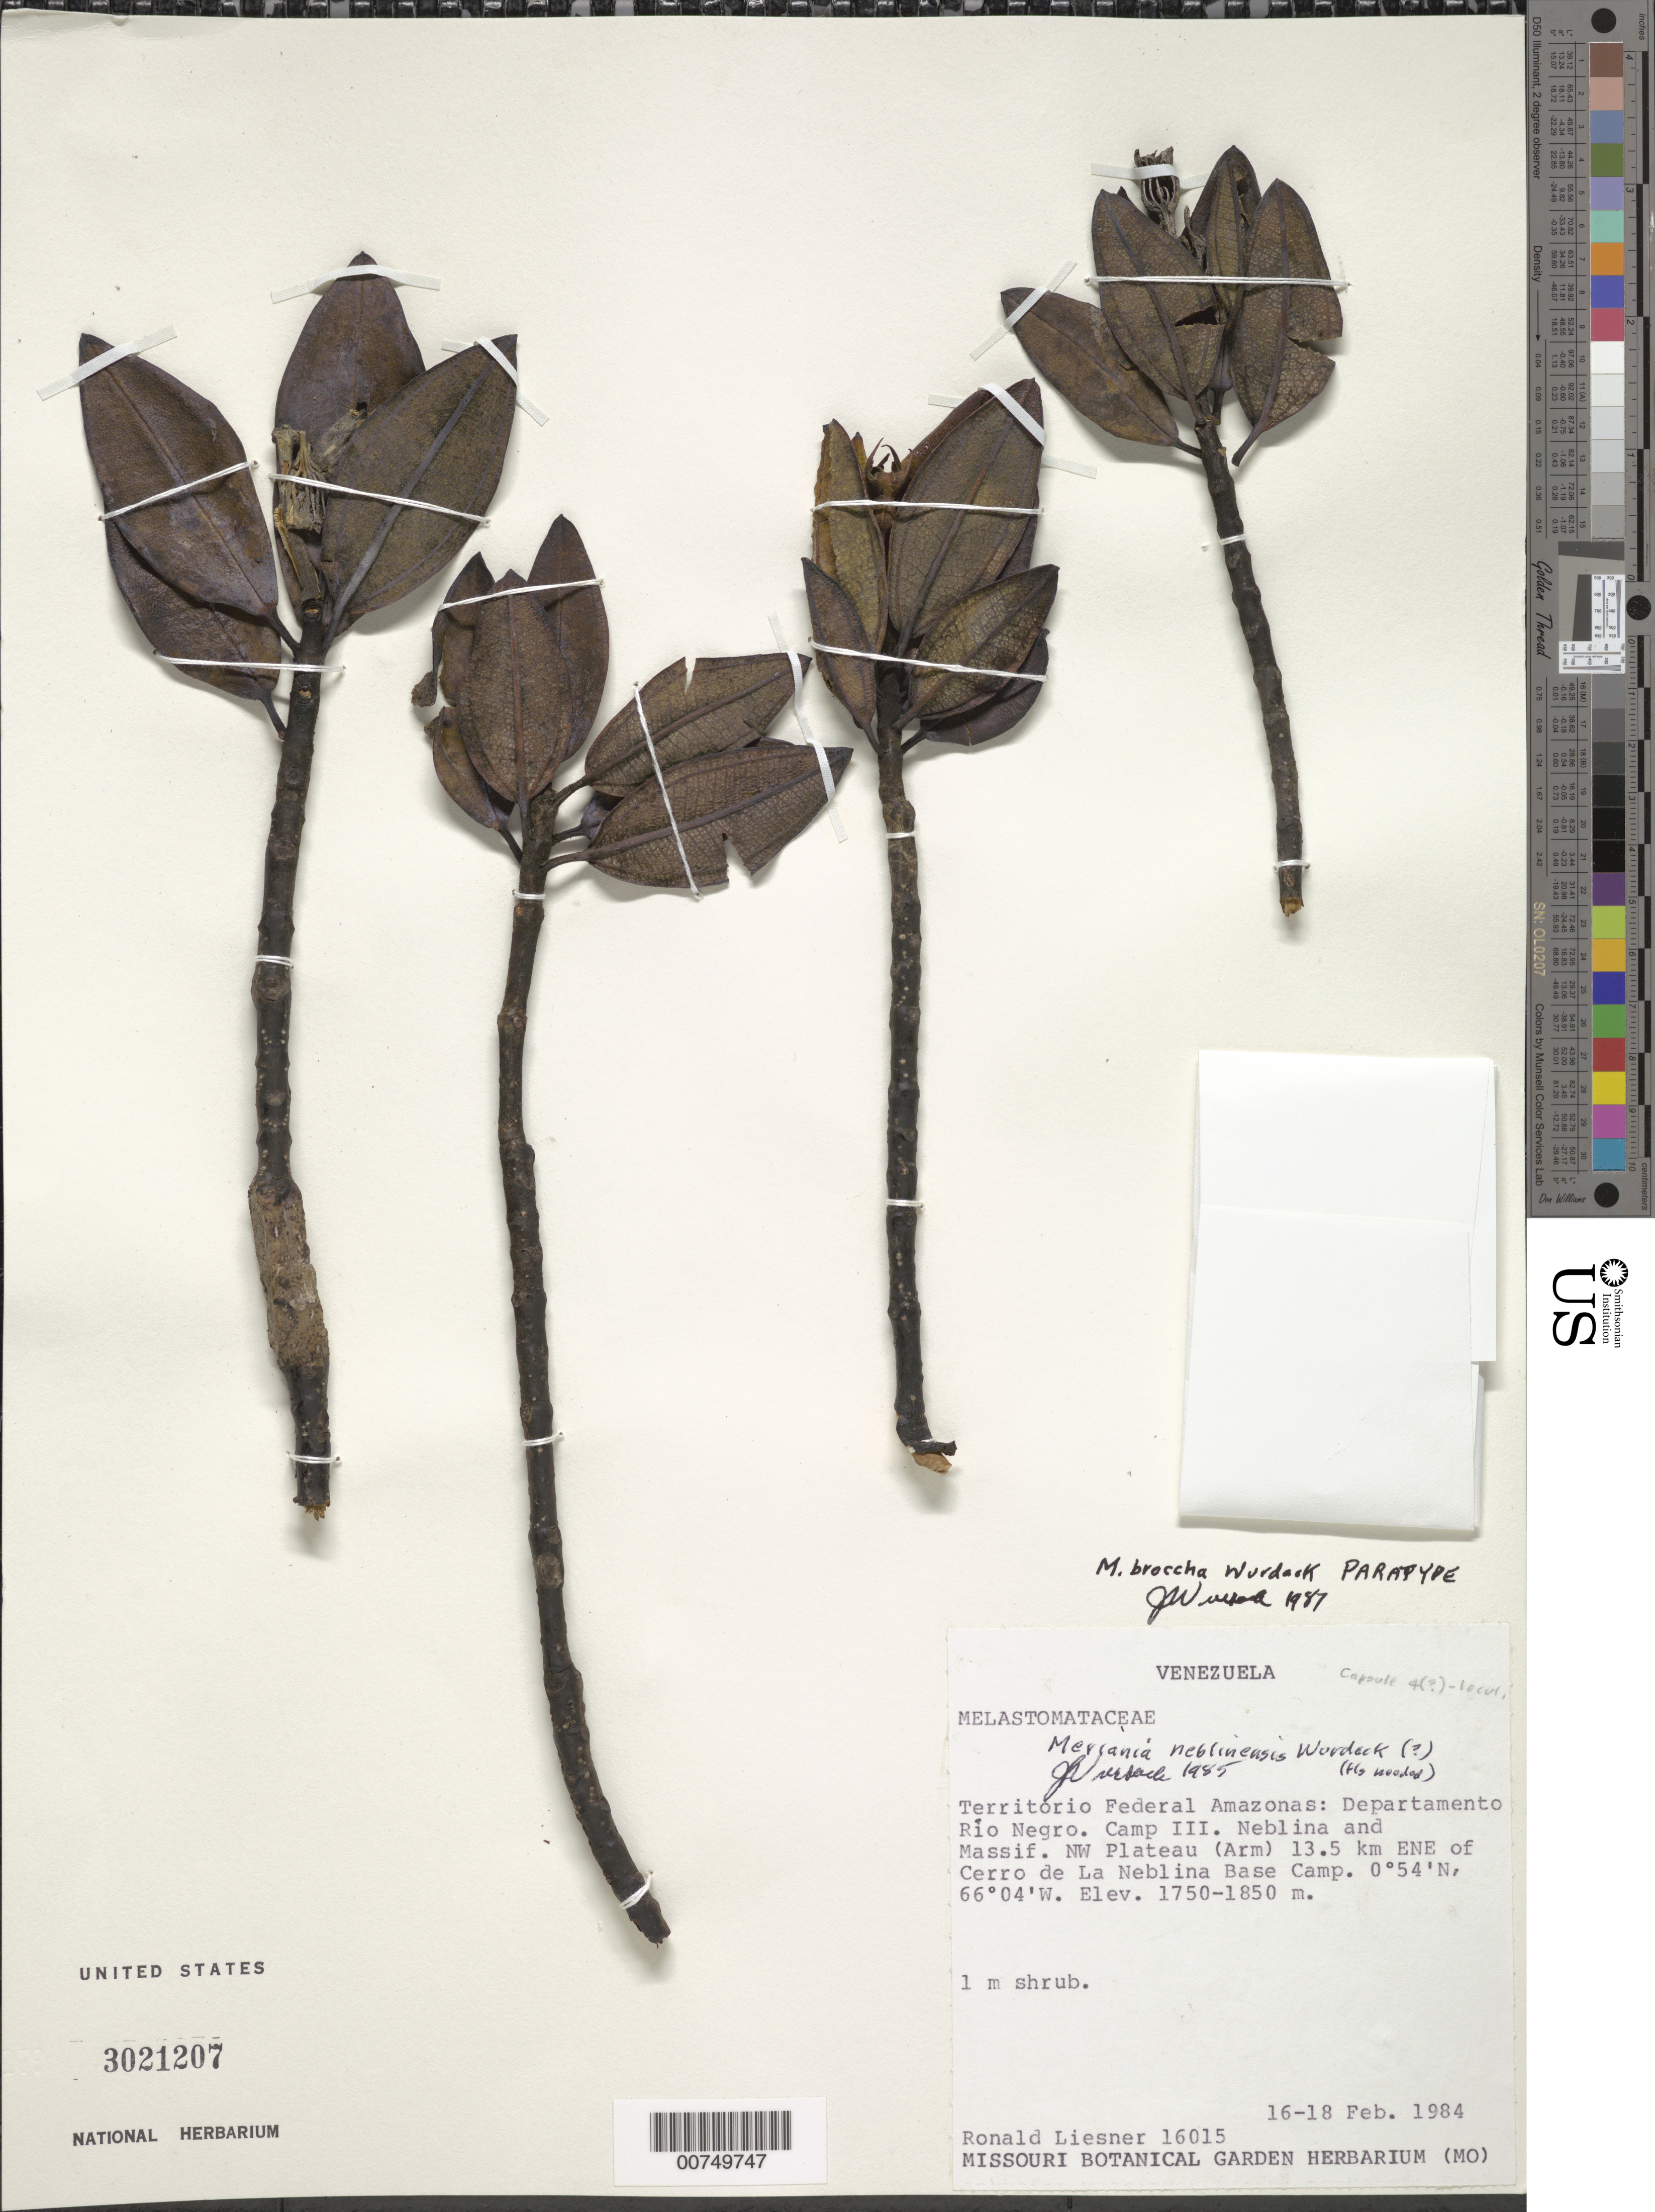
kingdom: Plantae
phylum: Tracheophyta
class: Magnoliopsida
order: Myrtales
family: Melastomataceae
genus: Meriania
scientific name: Meriania broccha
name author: Wurdack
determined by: Wurdack, John J., (US), US (UNITED STATES)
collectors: R. L. Liesner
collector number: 16015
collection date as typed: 16-Feb-84 to 18-Feb-84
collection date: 1984-02-16/1984-02-18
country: Venezuela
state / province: Amazonas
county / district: Río Negro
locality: Cerro de La Neblina Base Camp, Camp III, Neblina & Massif, NW Plateau, 13.5 km ENE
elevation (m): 1750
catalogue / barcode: US 3021207